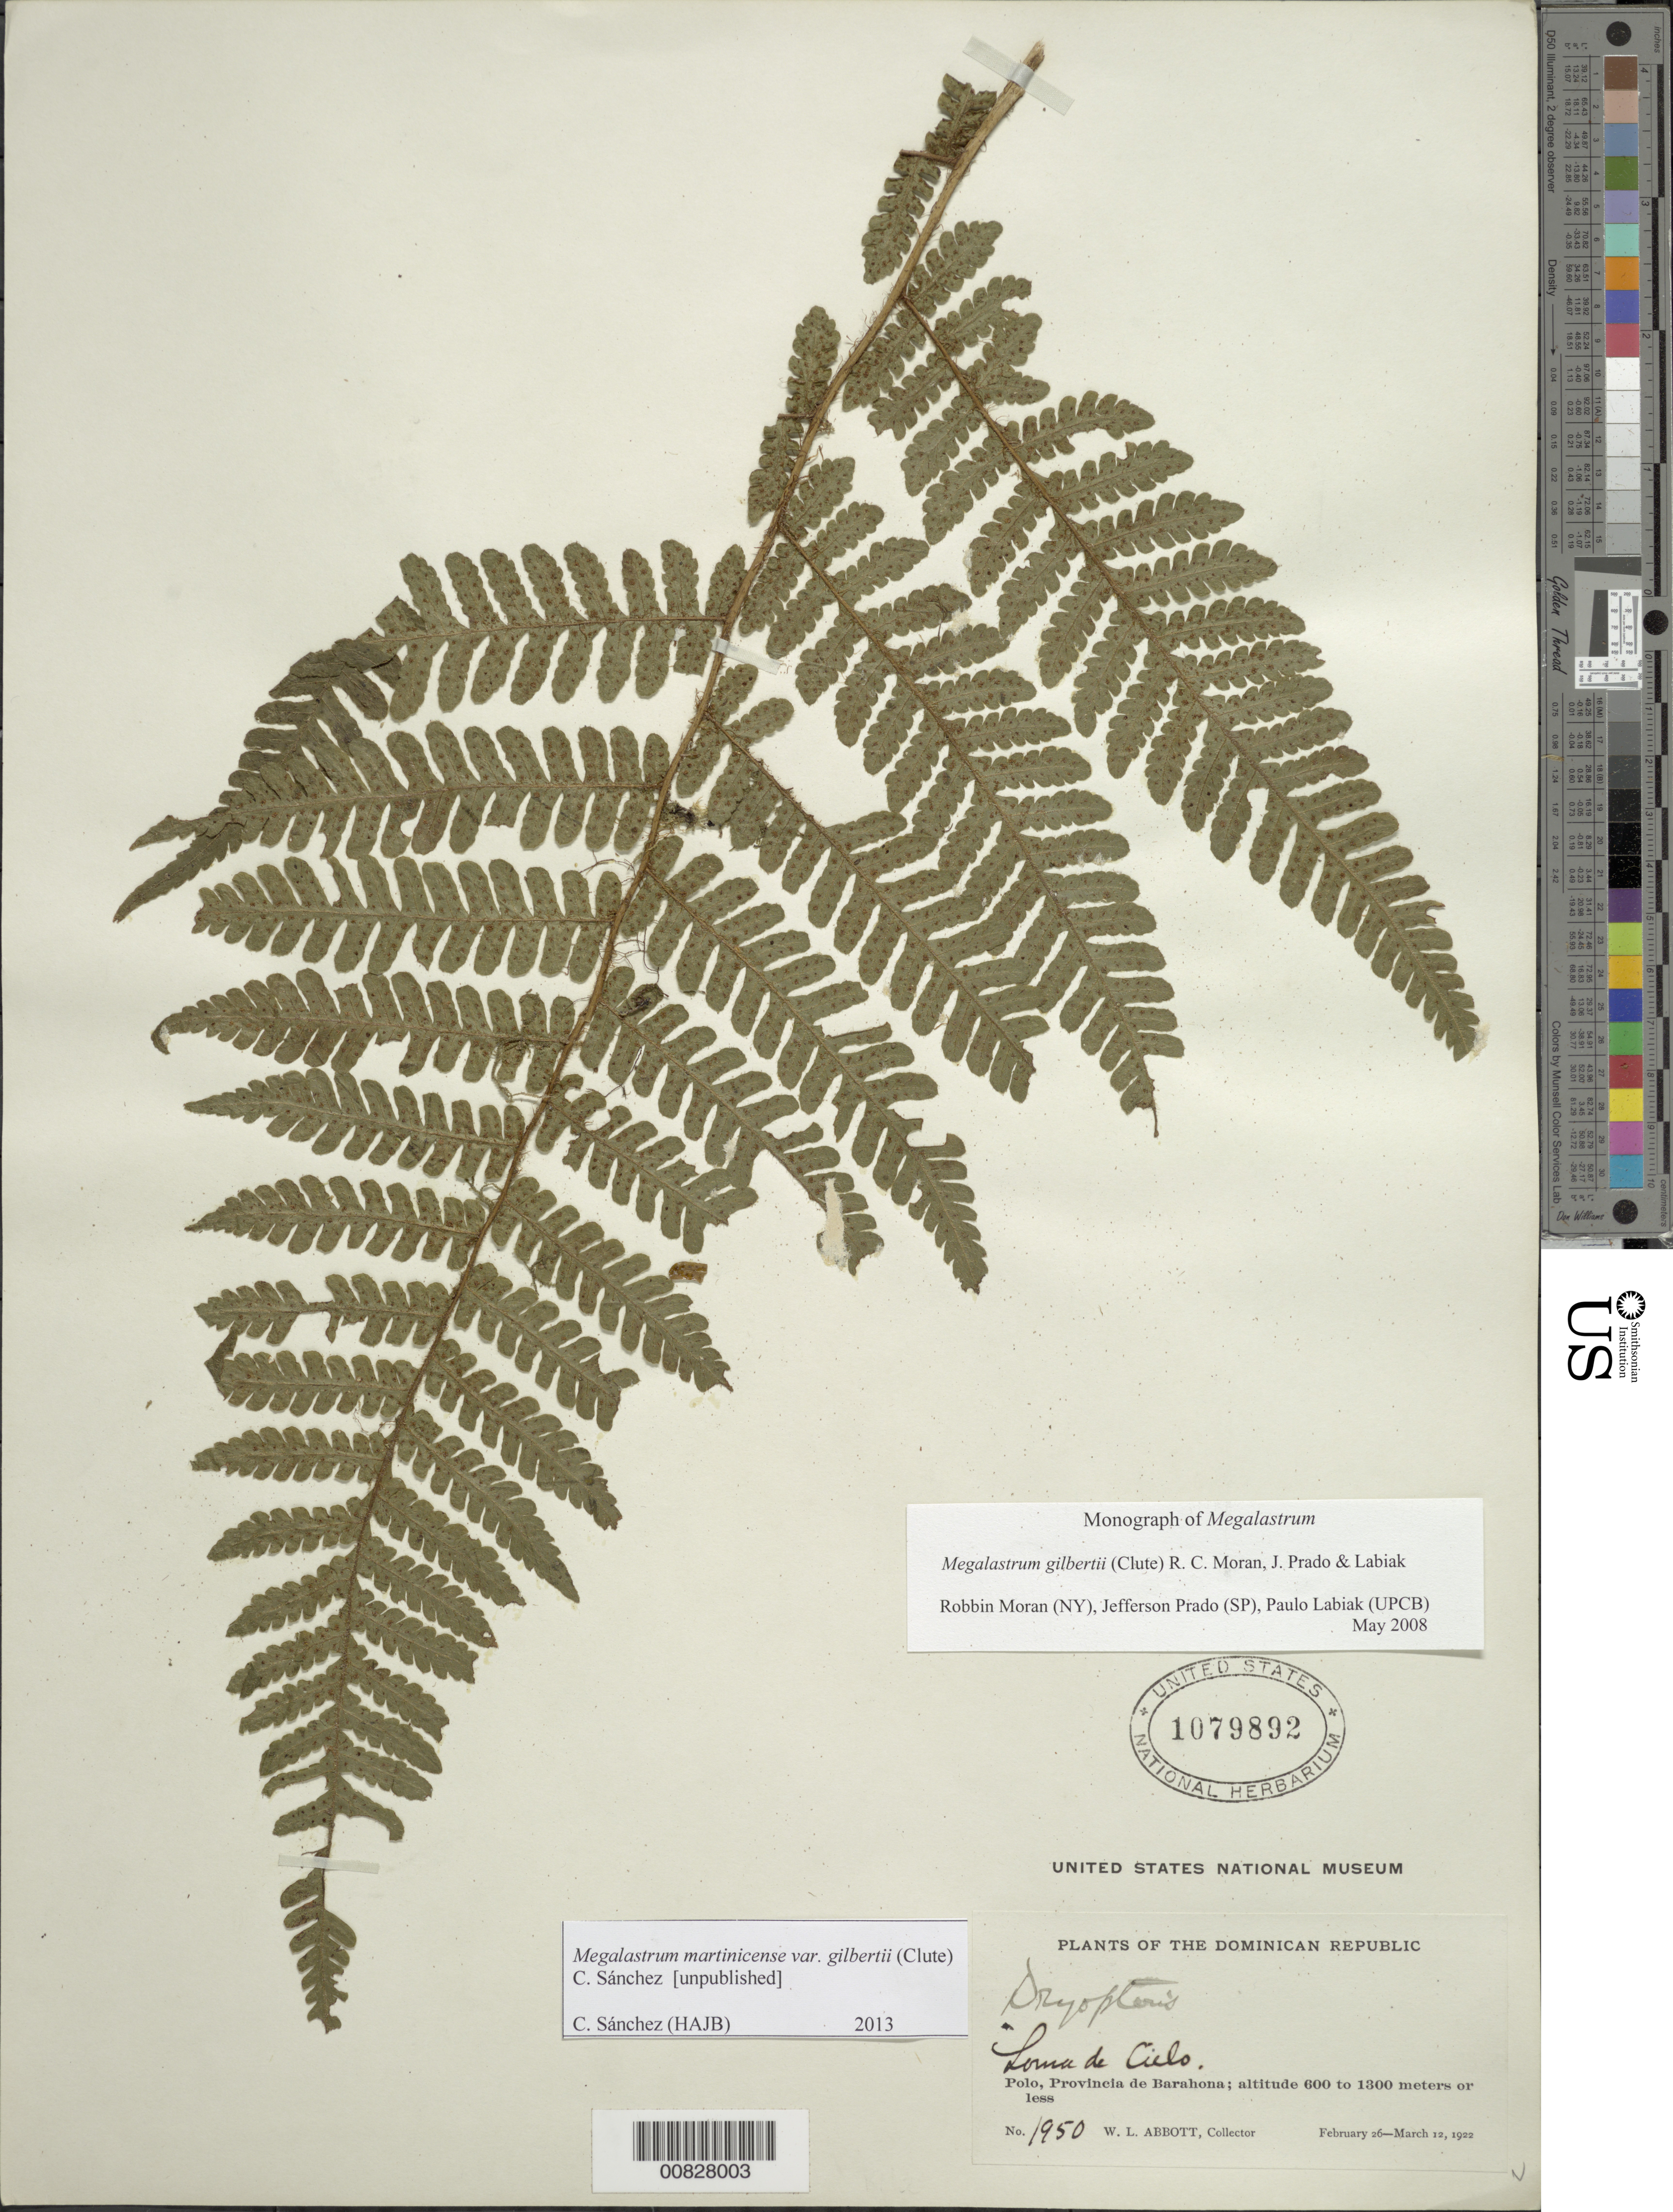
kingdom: Plantae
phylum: Tracheophyta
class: Polypodiopsida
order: Polypodiales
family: Dryopteridaceae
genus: Megalastrum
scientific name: Megalastrum gilbertii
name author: (Clute) R.C. Moran et al.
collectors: W. L. Abbott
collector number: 1950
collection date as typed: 26 Feb 1922 to 12 Mar 1922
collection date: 1922-02-26/1922-03-12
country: Dominican Republic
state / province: Barahona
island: Hispaniola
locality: Polo, Loma de Cielo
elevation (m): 600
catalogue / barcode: US 1079892